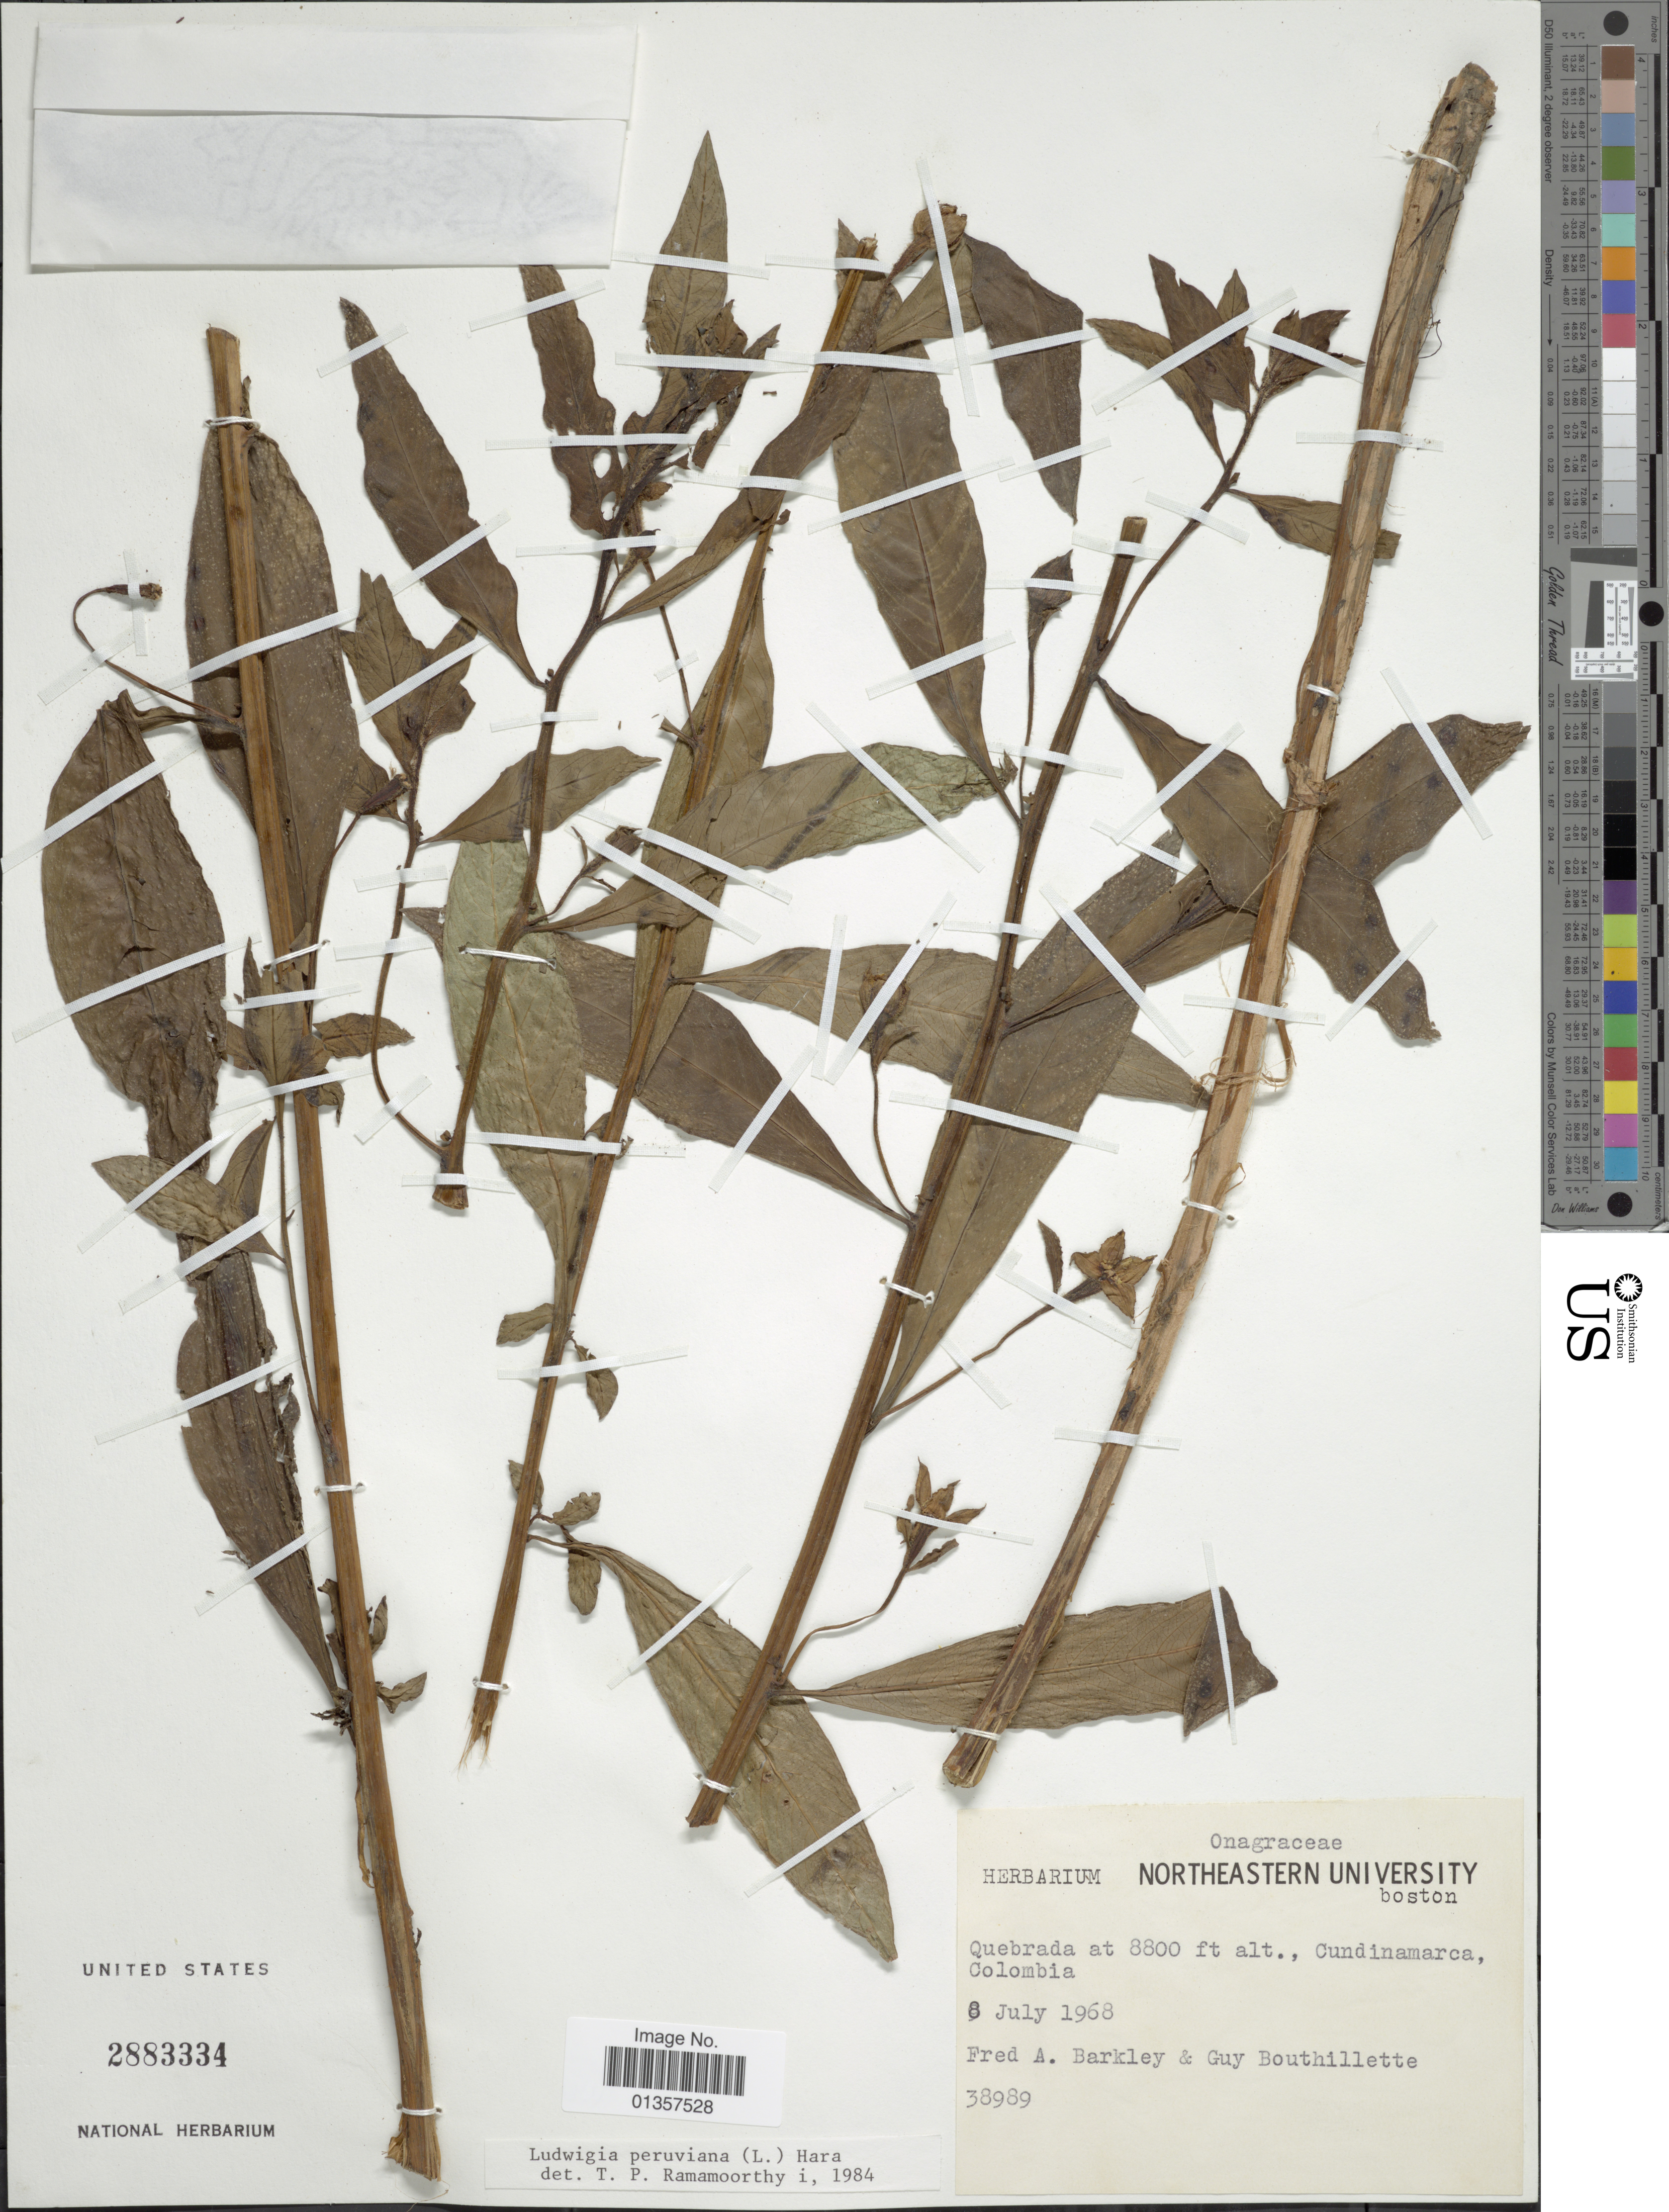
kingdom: Plantae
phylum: Tracheophyta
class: Magnoliopsida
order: Myrtales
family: Onagraceae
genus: Ludwigia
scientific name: Ludwigia peruviana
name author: (L.) H. Hara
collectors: F. A. Barkley & G. Bouthillette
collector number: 38989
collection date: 1968-07-08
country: Colombia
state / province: Cundinamarca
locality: Quebrada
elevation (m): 2682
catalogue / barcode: US 2883334